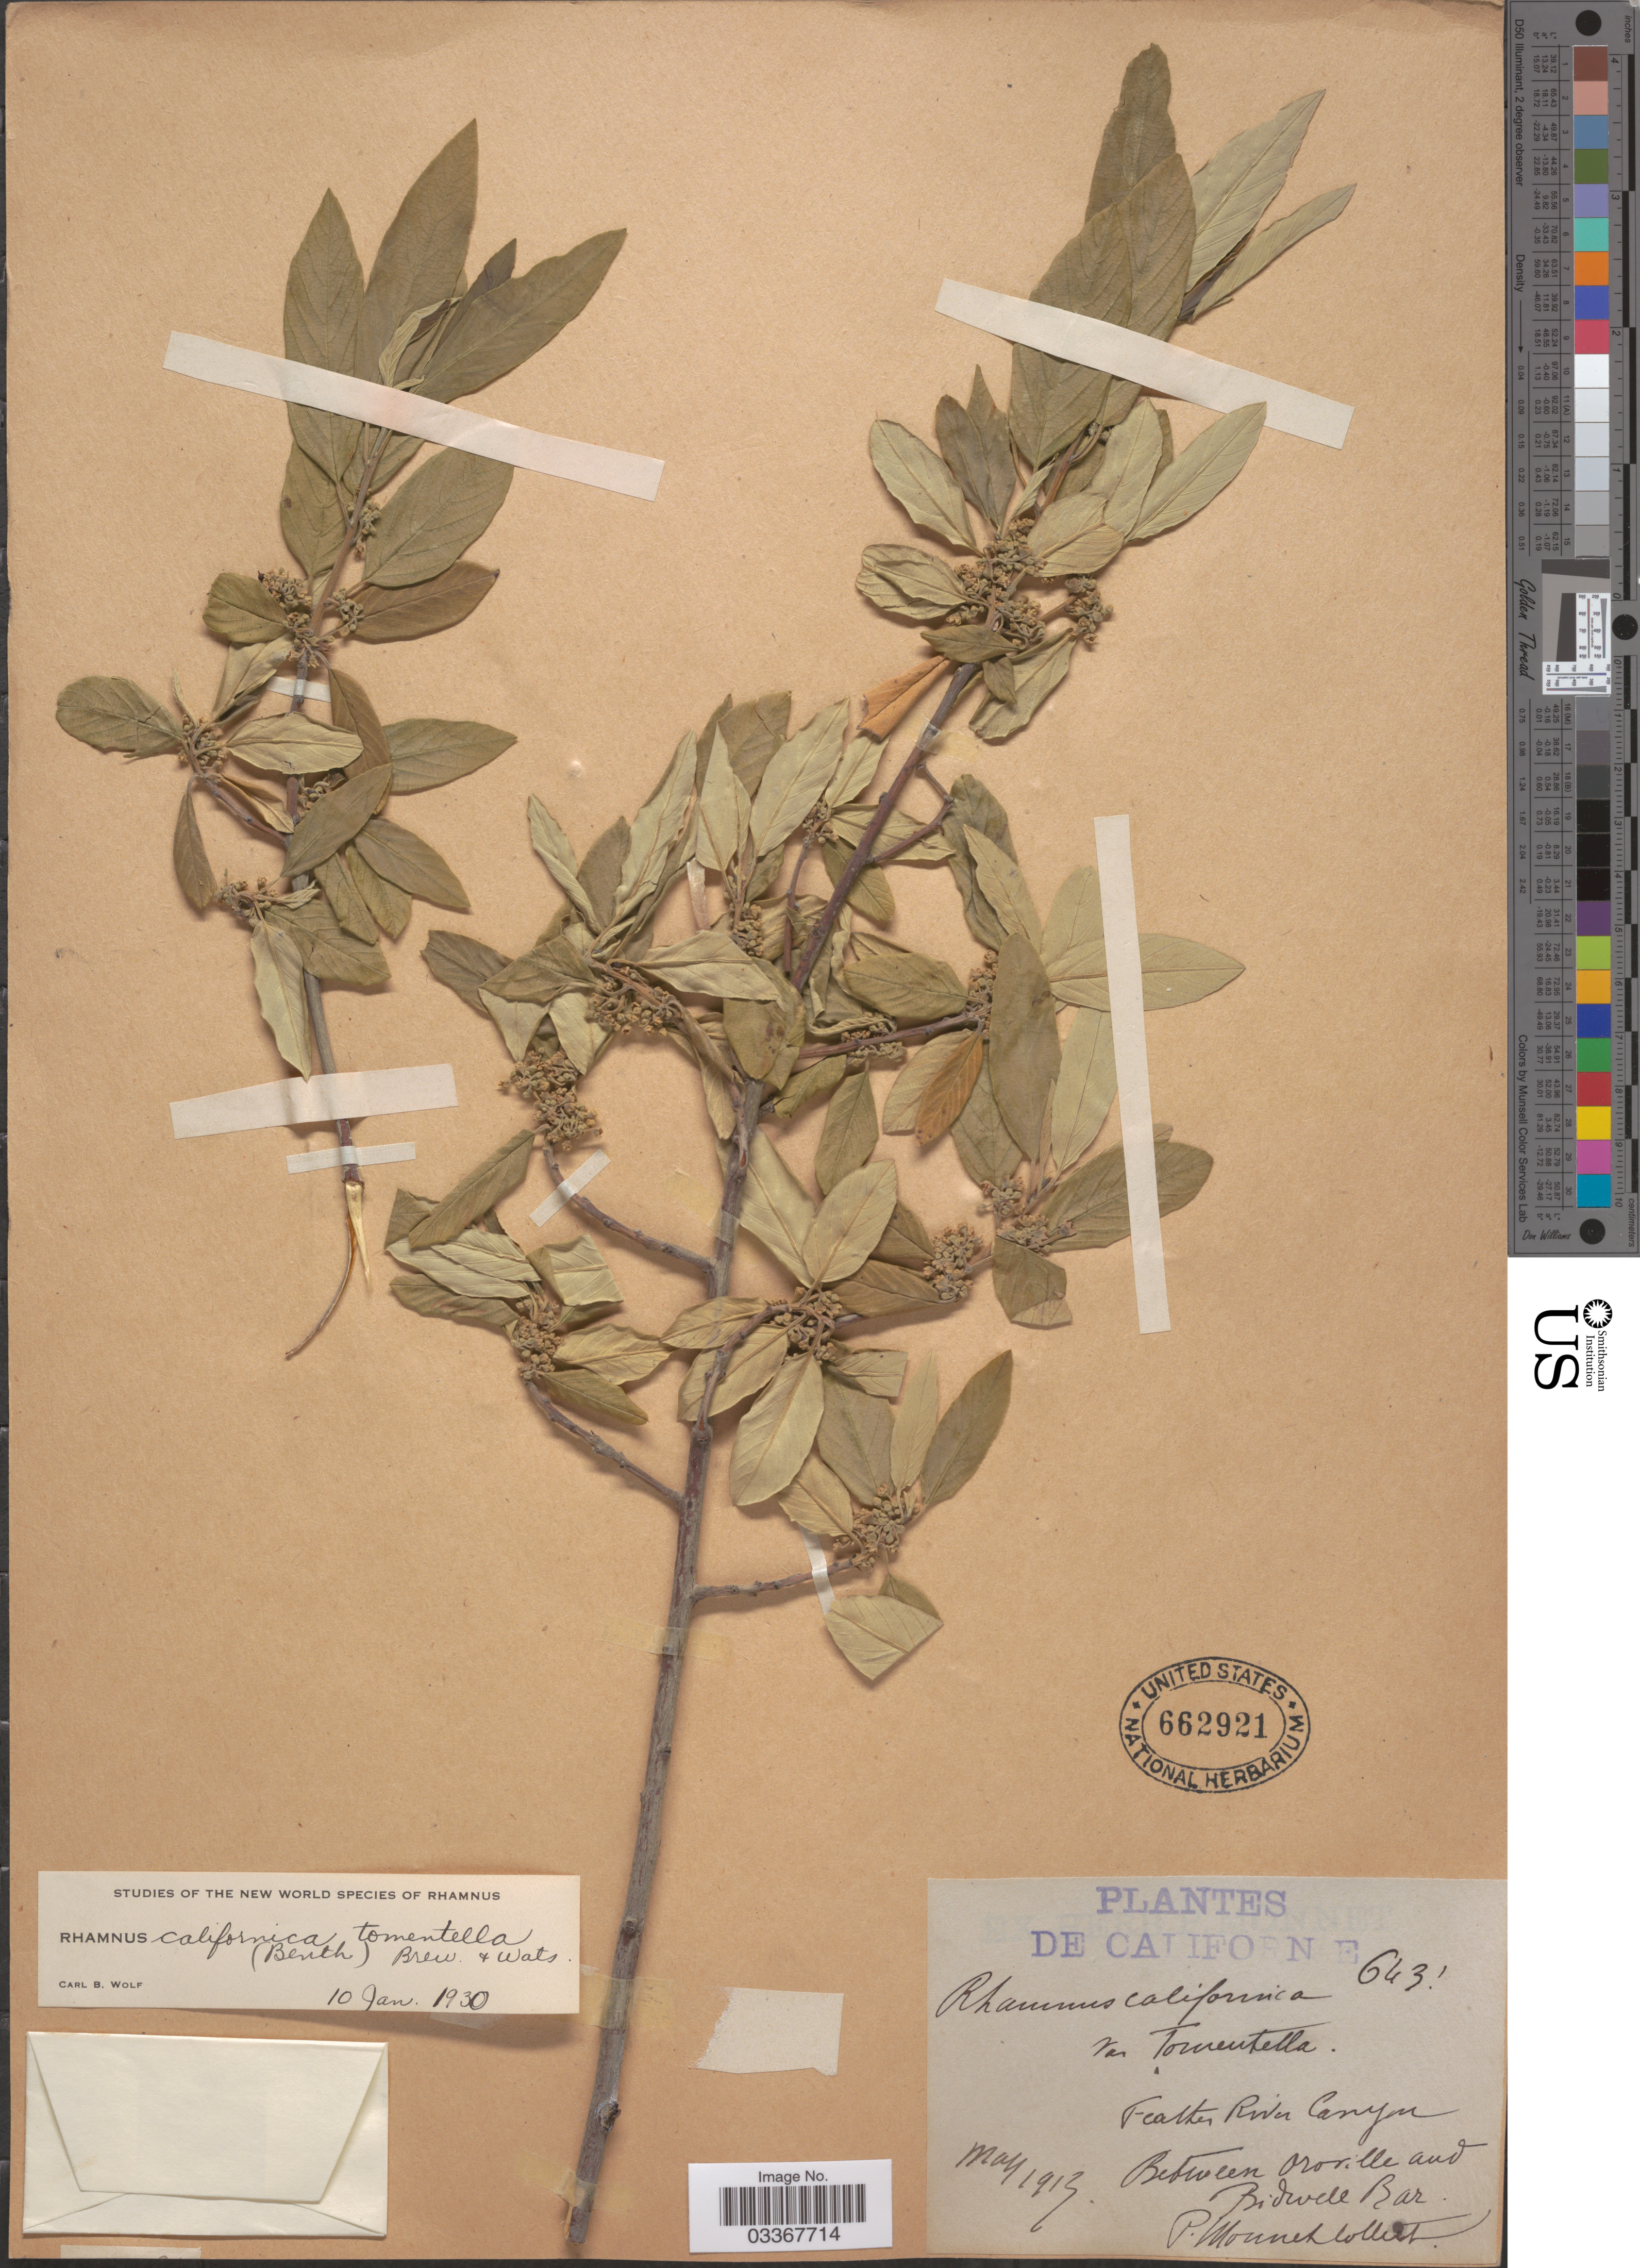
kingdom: Plantae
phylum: Tracheophyta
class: Magnoliopsida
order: Rosales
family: Rhamnaceae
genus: Frangula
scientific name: Frangula californica subsp. tomentella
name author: (Benth.) Kartesz & Gandhi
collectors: P. Monnet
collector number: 643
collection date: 1913-05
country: United States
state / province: California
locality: Feather River Canyon, Between Oroville and Bidwell Bar.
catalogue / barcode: US 662921